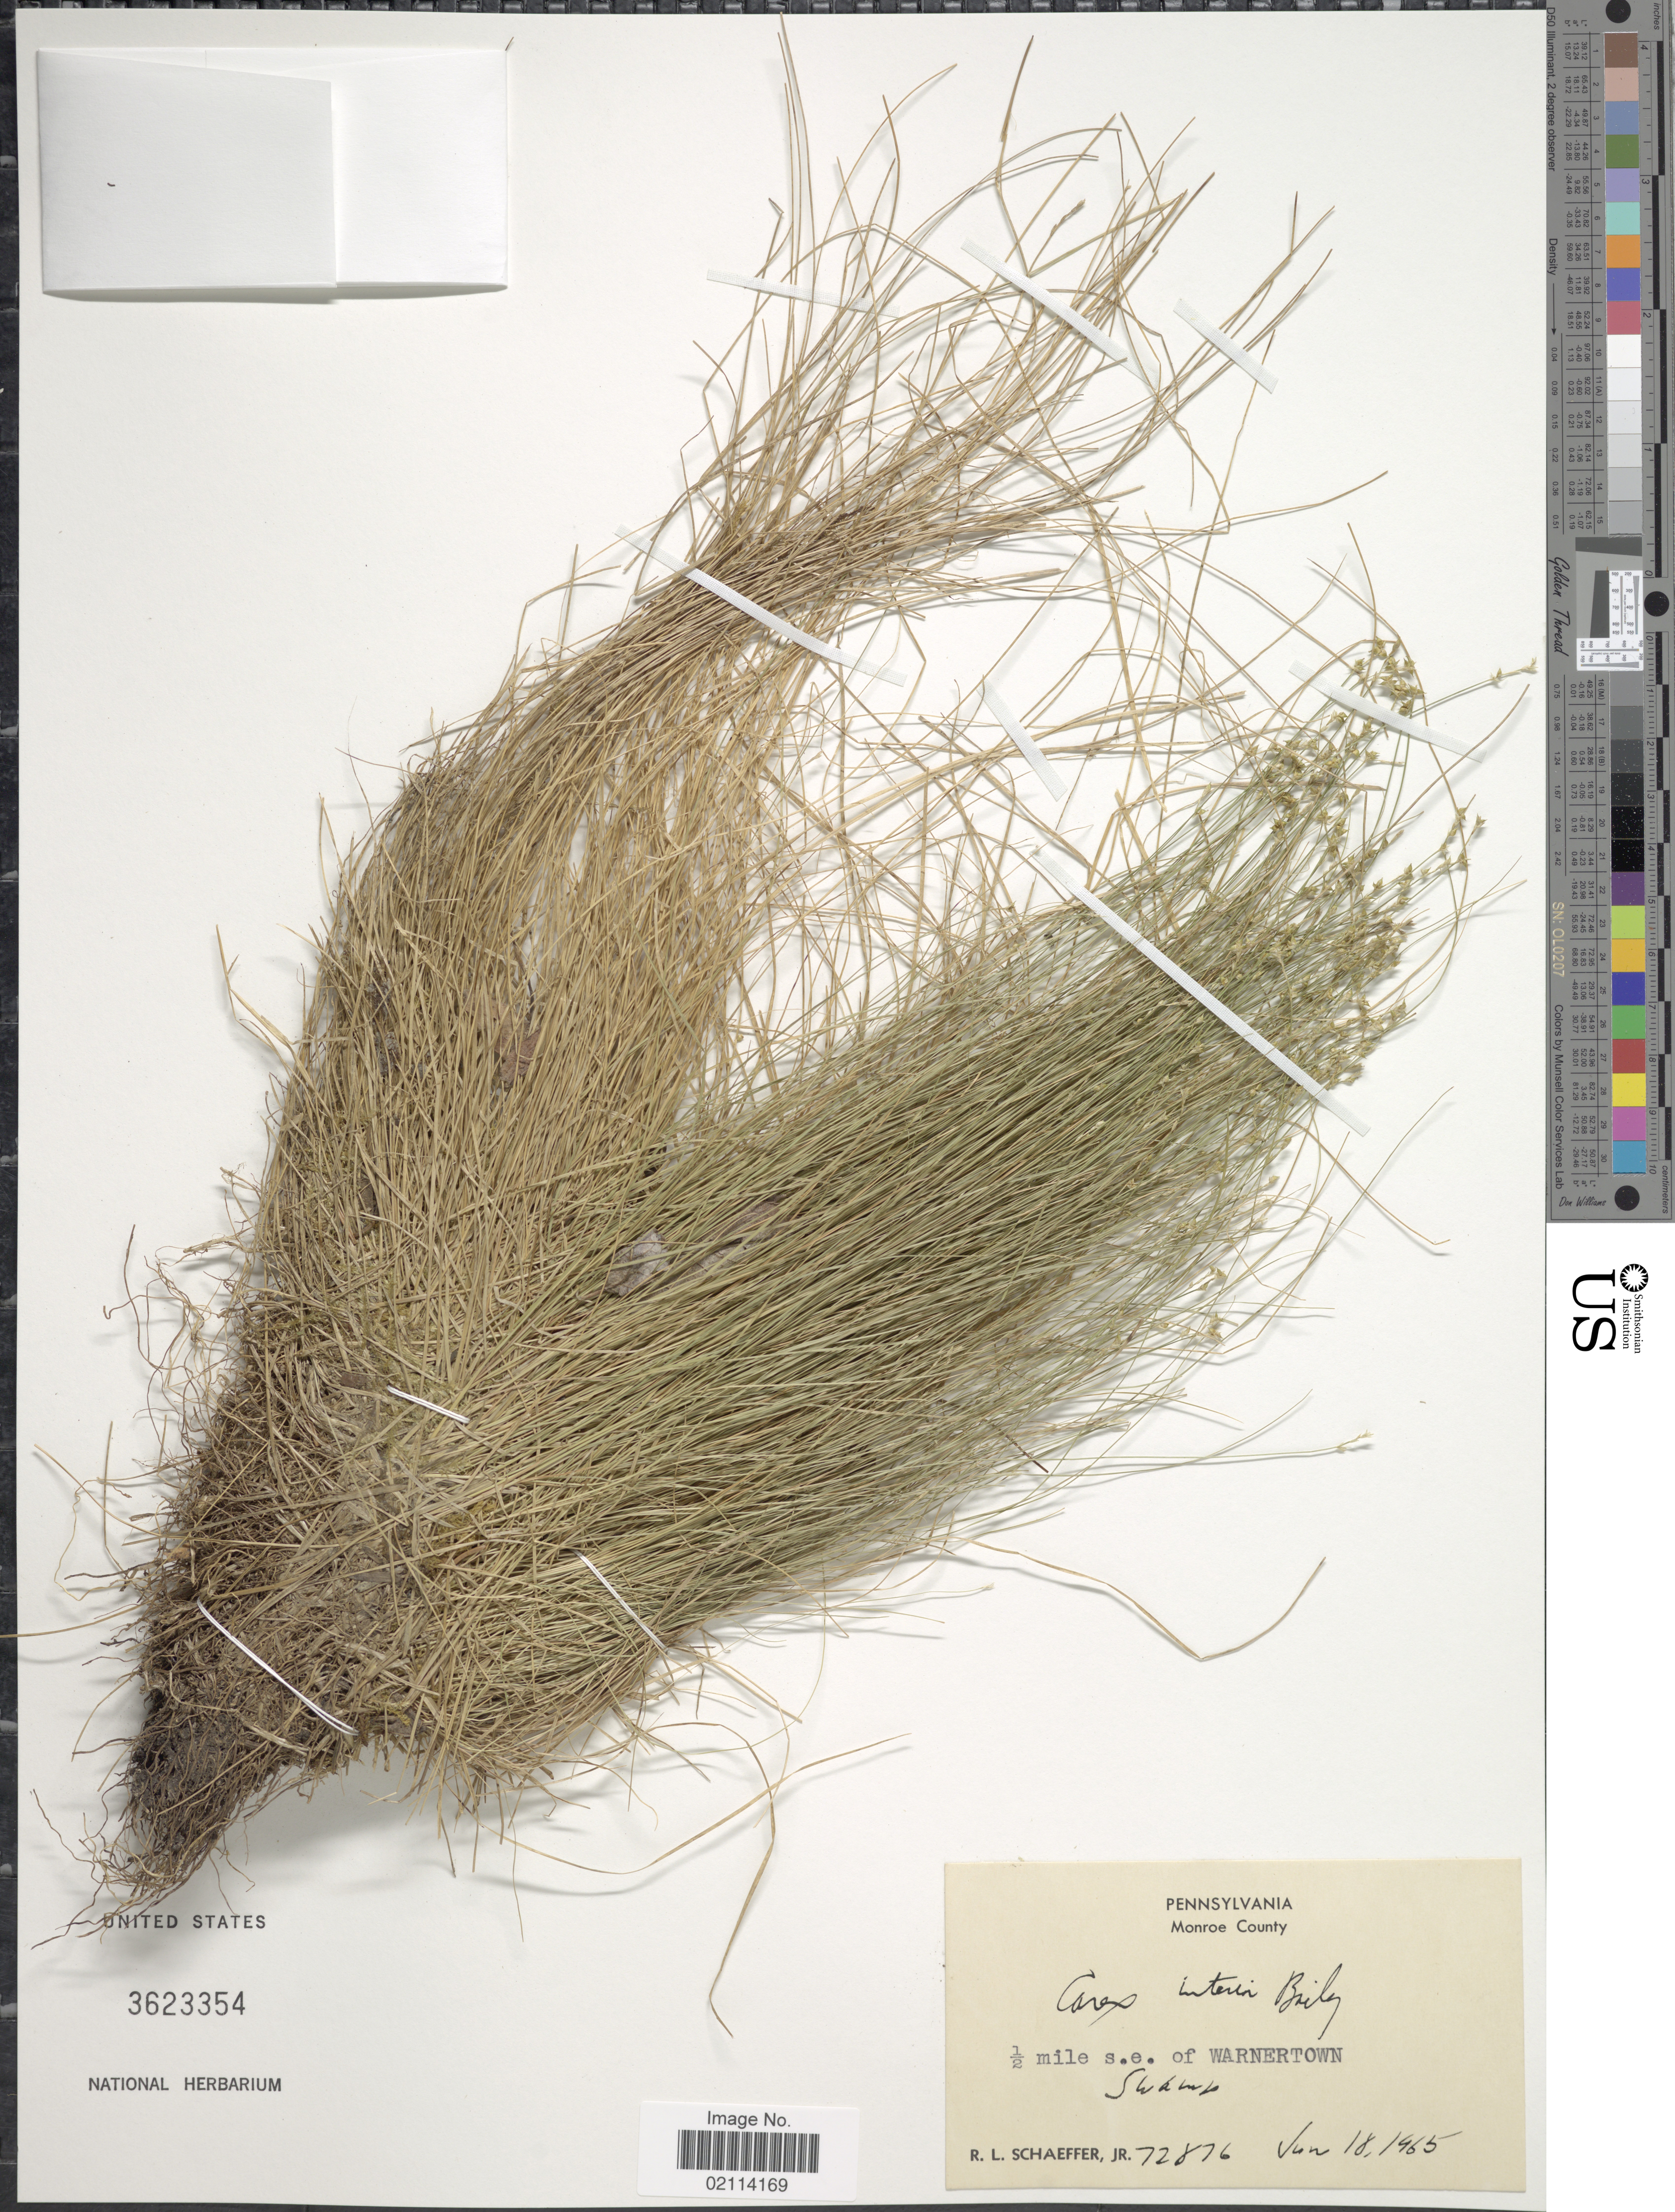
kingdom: Plantae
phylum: Tracheophyta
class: Liliopsida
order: Poales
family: Cyperaceae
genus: Carex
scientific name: Carex interior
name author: L.H. Bailey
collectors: R. L. Schaeffer Jr.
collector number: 72876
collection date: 1965-06-18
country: United States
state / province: Pennsylvania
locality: Monroe County, 1/2 mile s.e. of Warnertown, swamp.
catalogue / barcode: US 3623354